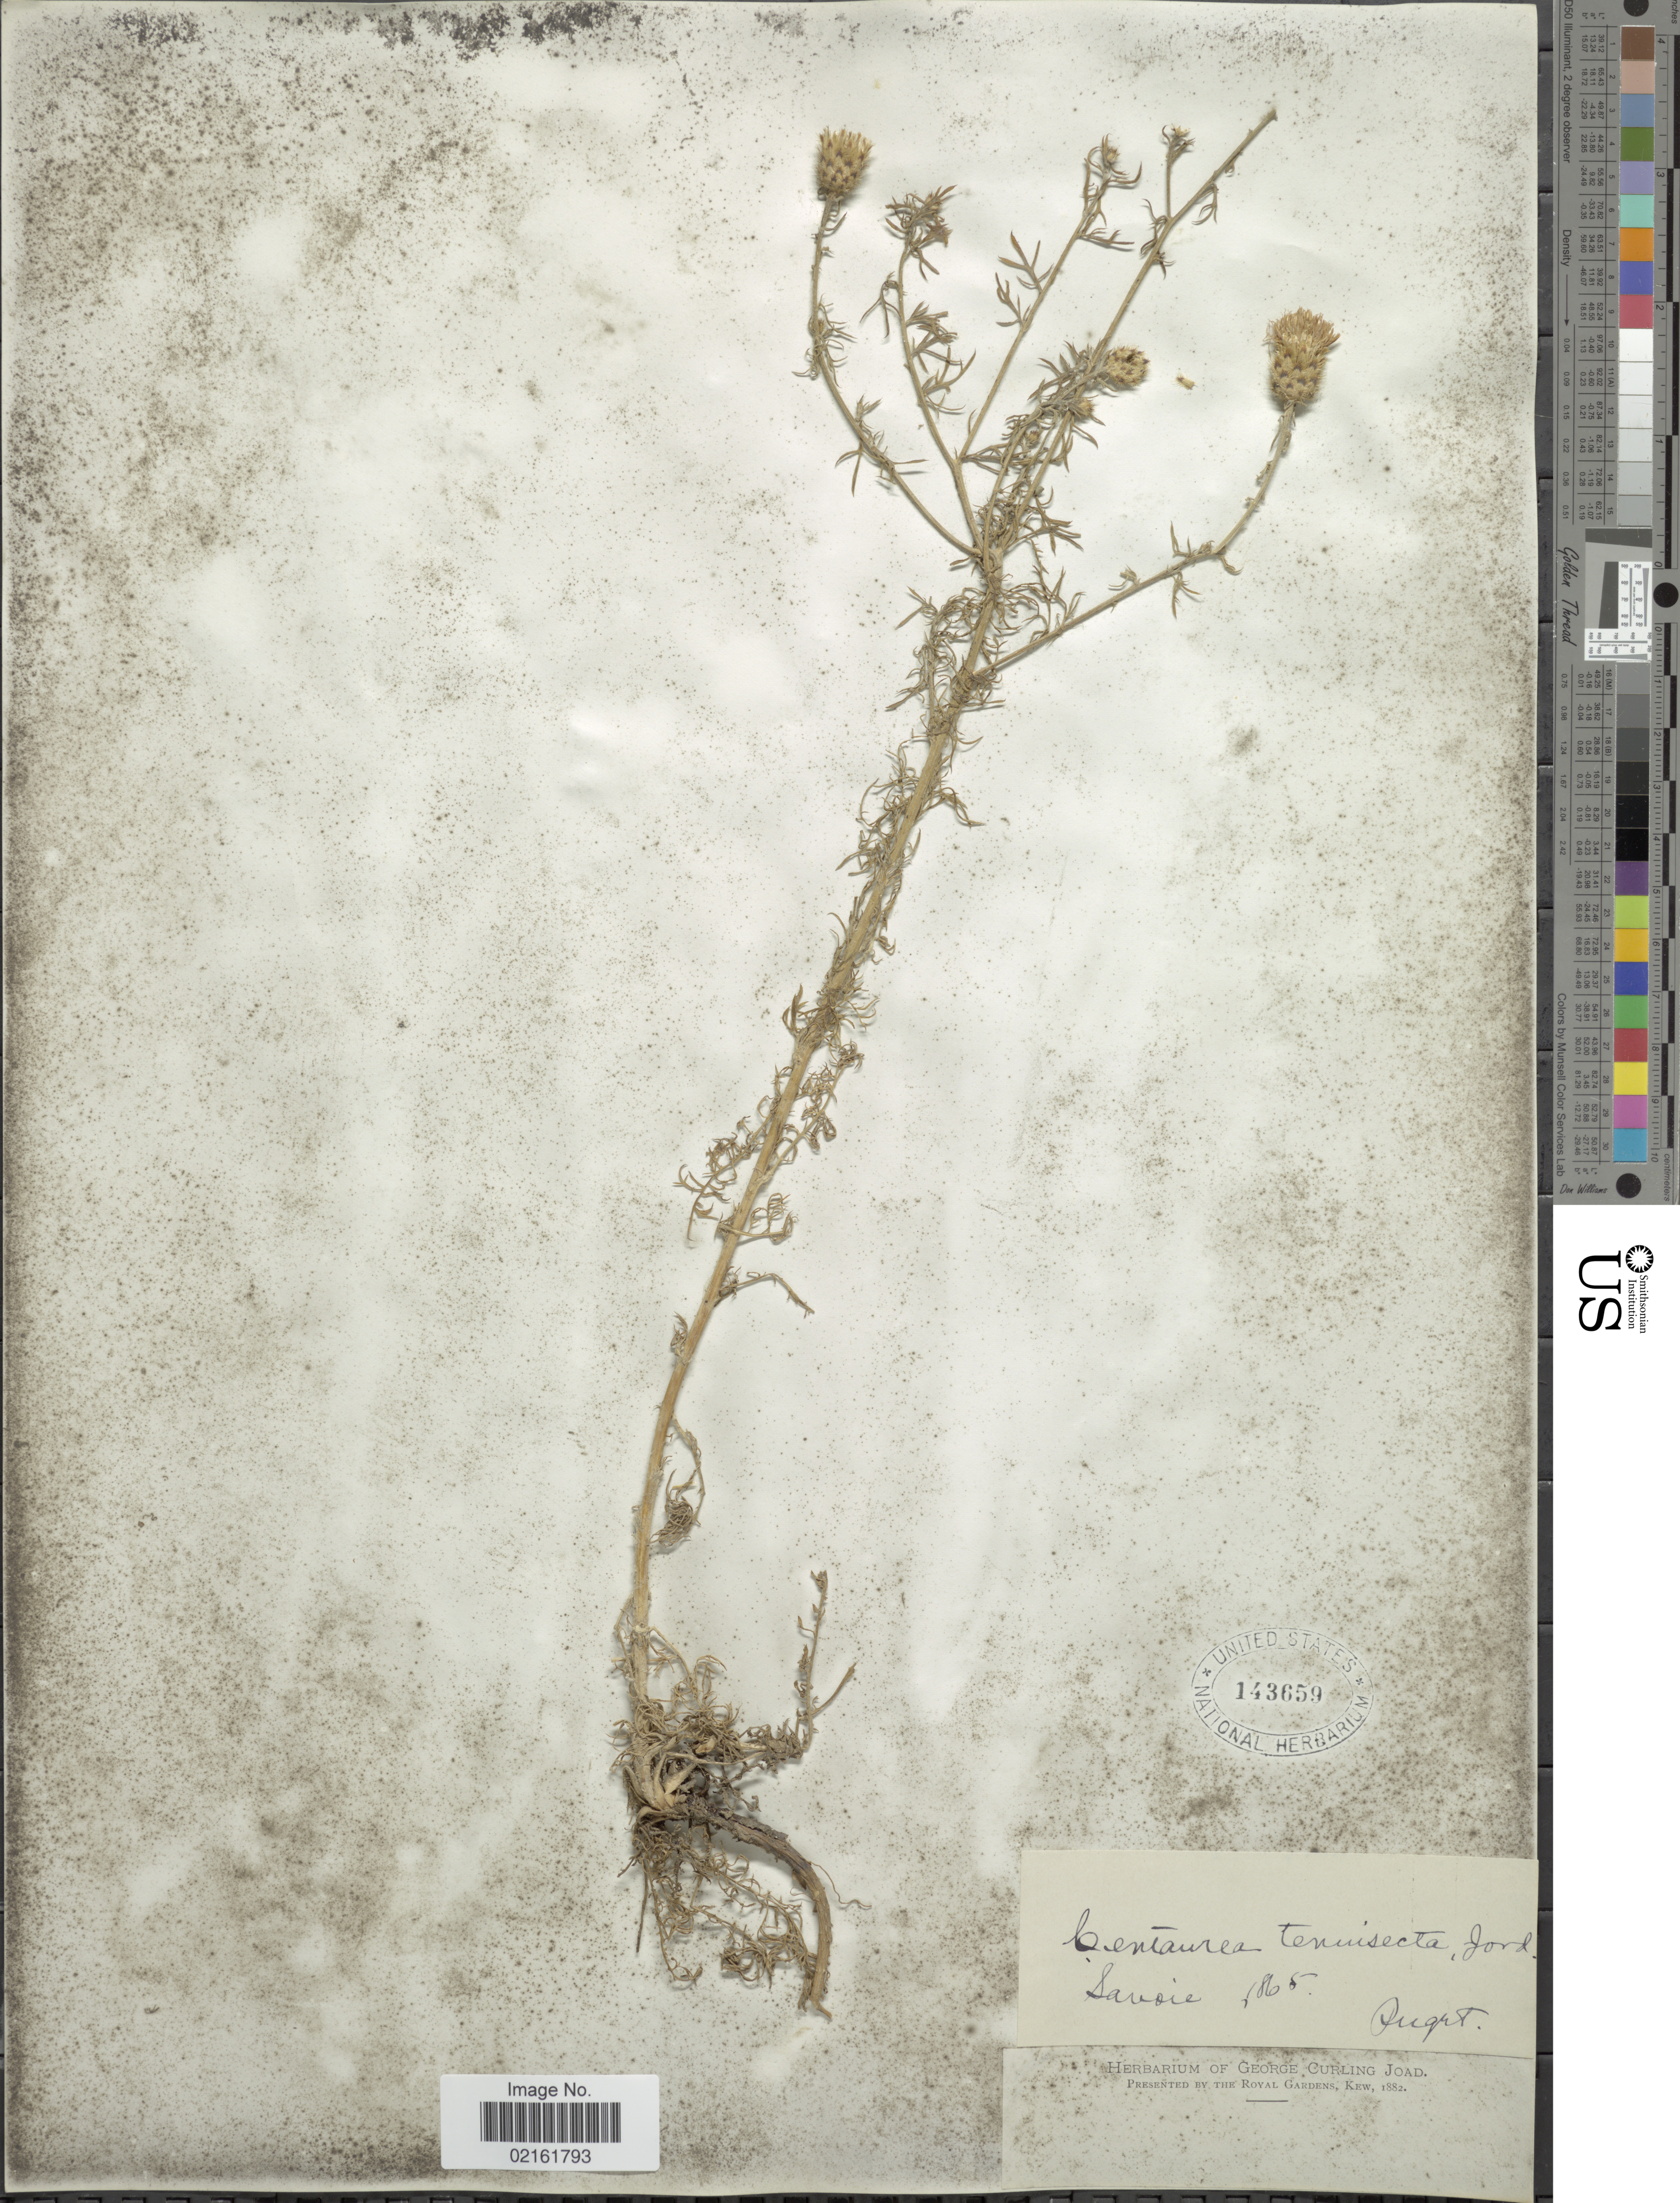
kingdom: Plantae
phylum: Tracheophyta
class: Magnoliopsida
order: Asterales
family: Asteraceae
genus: Centaurea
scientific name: Centaurea stoebe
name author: L.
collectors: ex herb. George Curling Joad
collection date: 1865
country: France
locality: Savoie, Puget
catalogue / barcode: US 143659